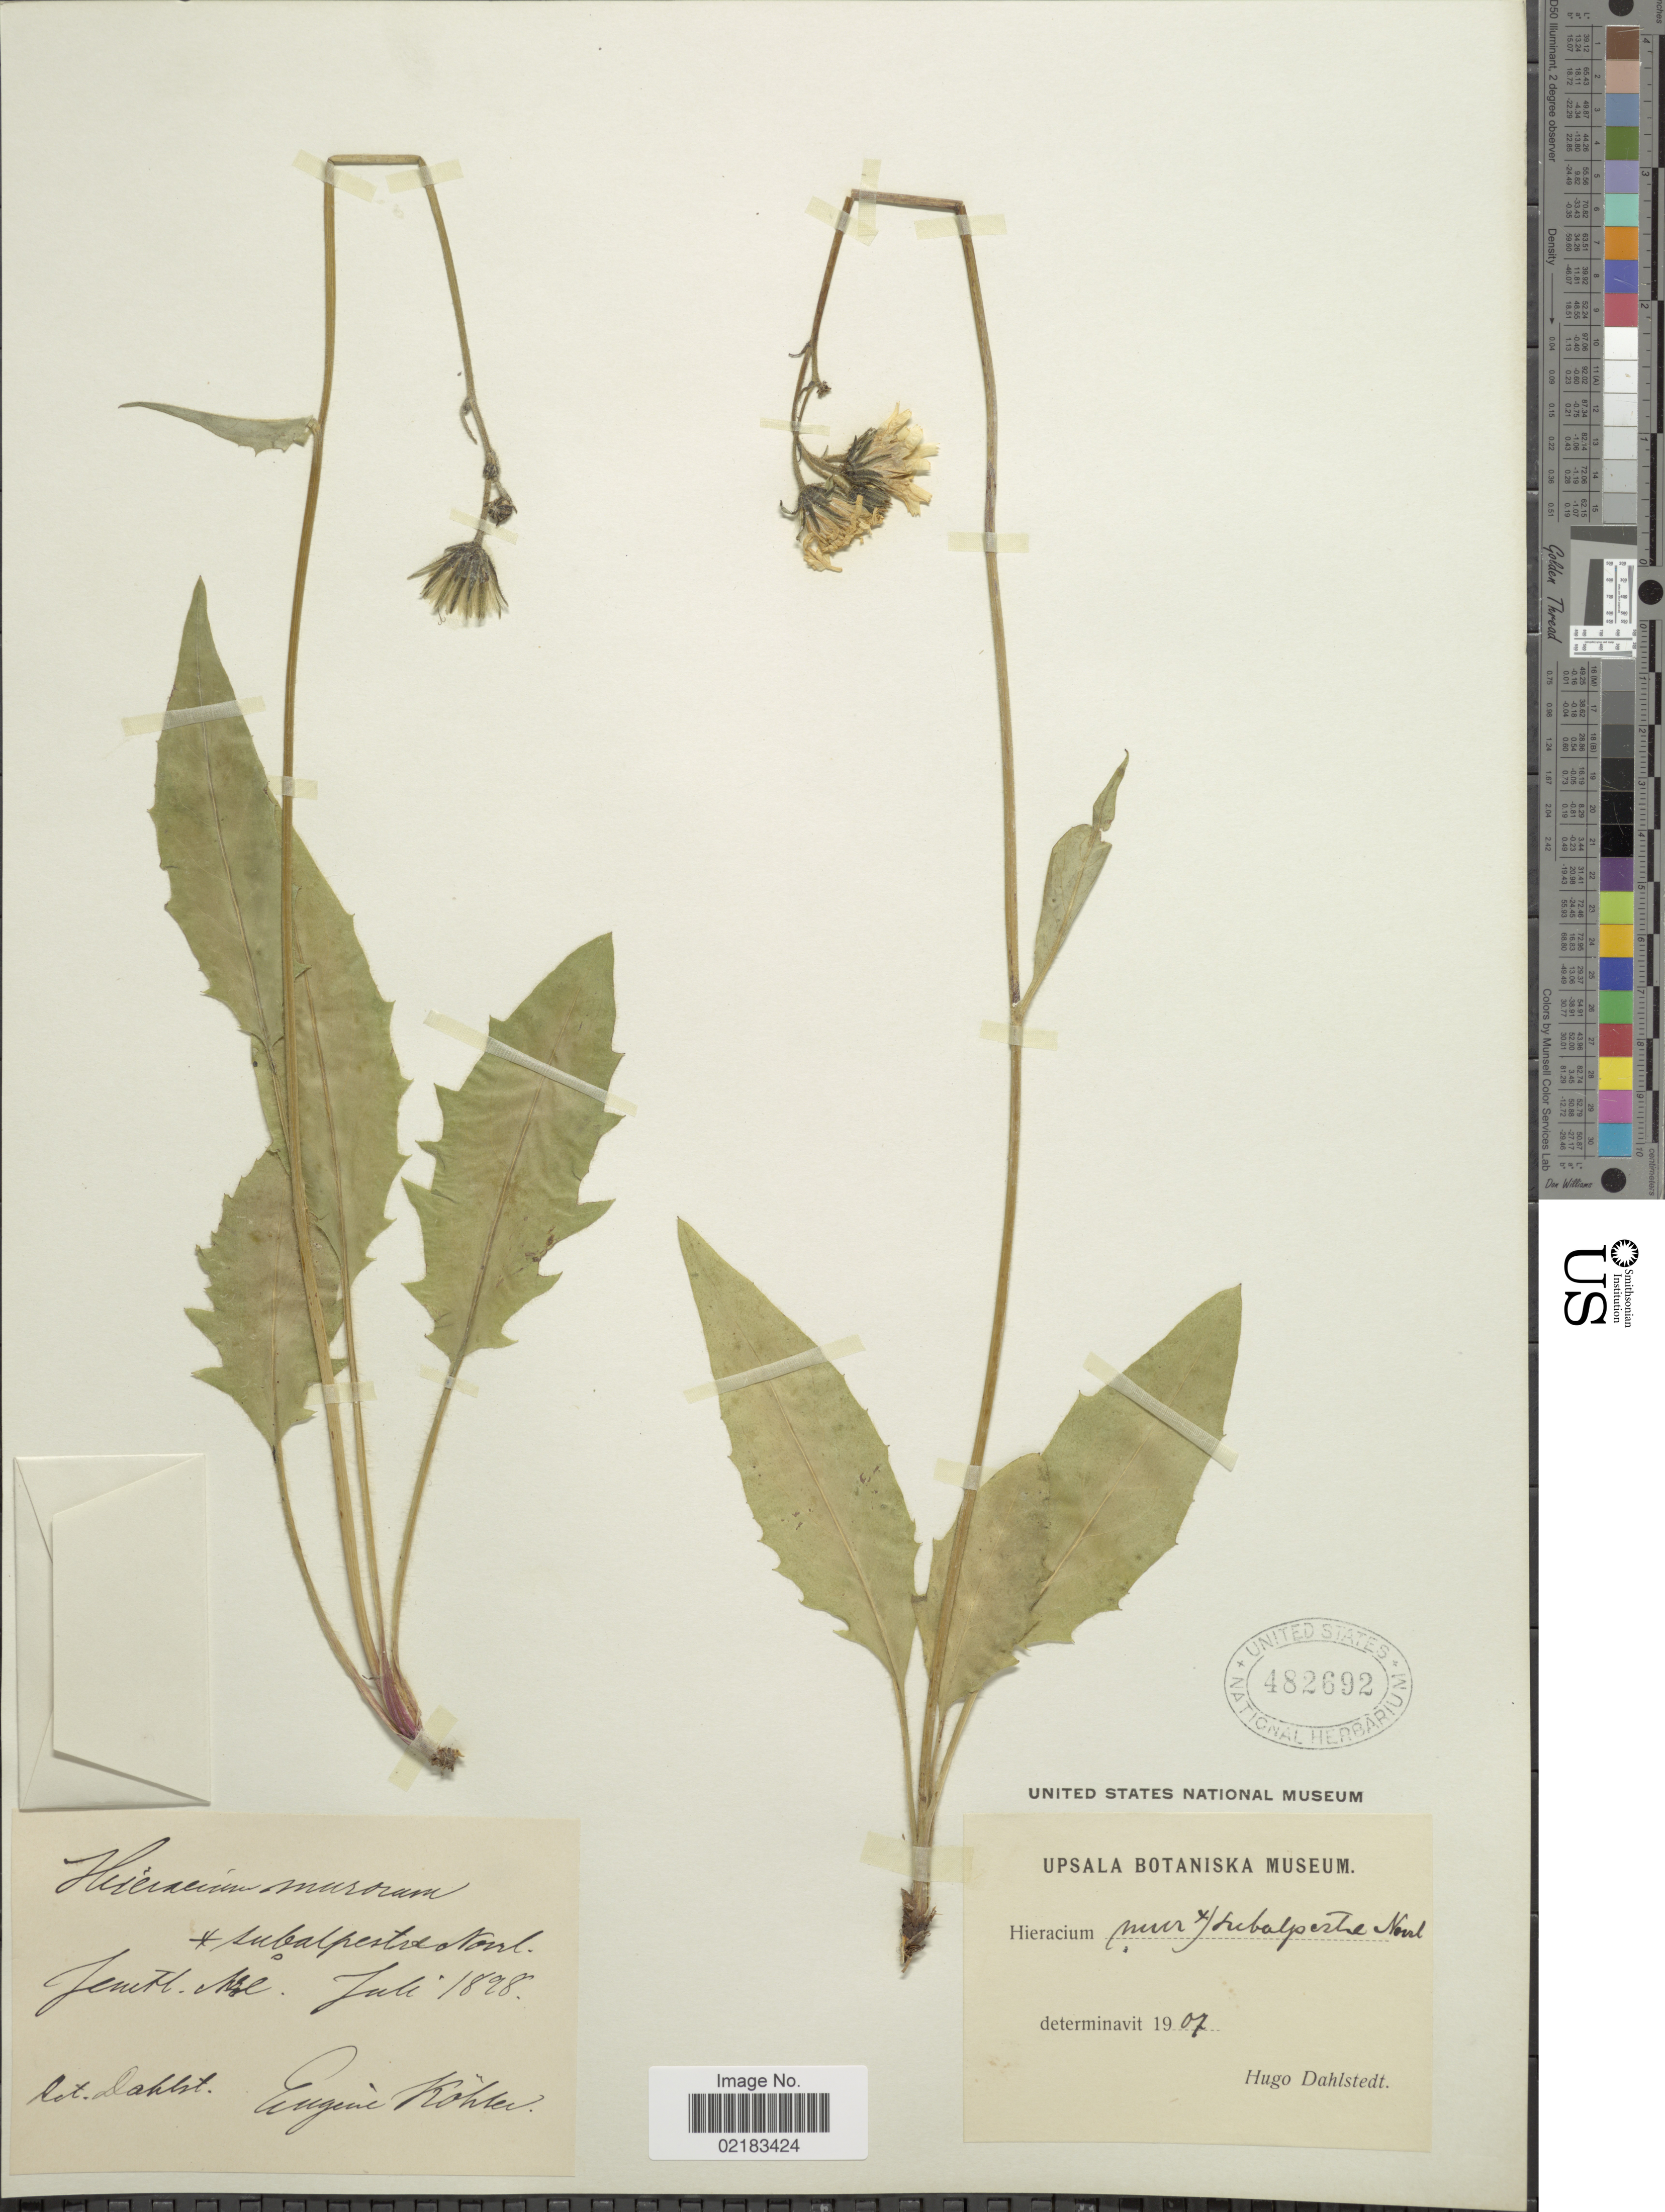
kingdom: Plantae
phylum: Tracheophyta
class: Magnoliopsida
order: Asterales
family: Asteraceae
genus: Hieracium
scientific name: Hieracium murorum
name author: L.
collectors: E. Kohler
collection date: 1898-07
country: Sweden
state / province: Jämtland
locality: Jemtl.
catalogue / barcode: US 482692